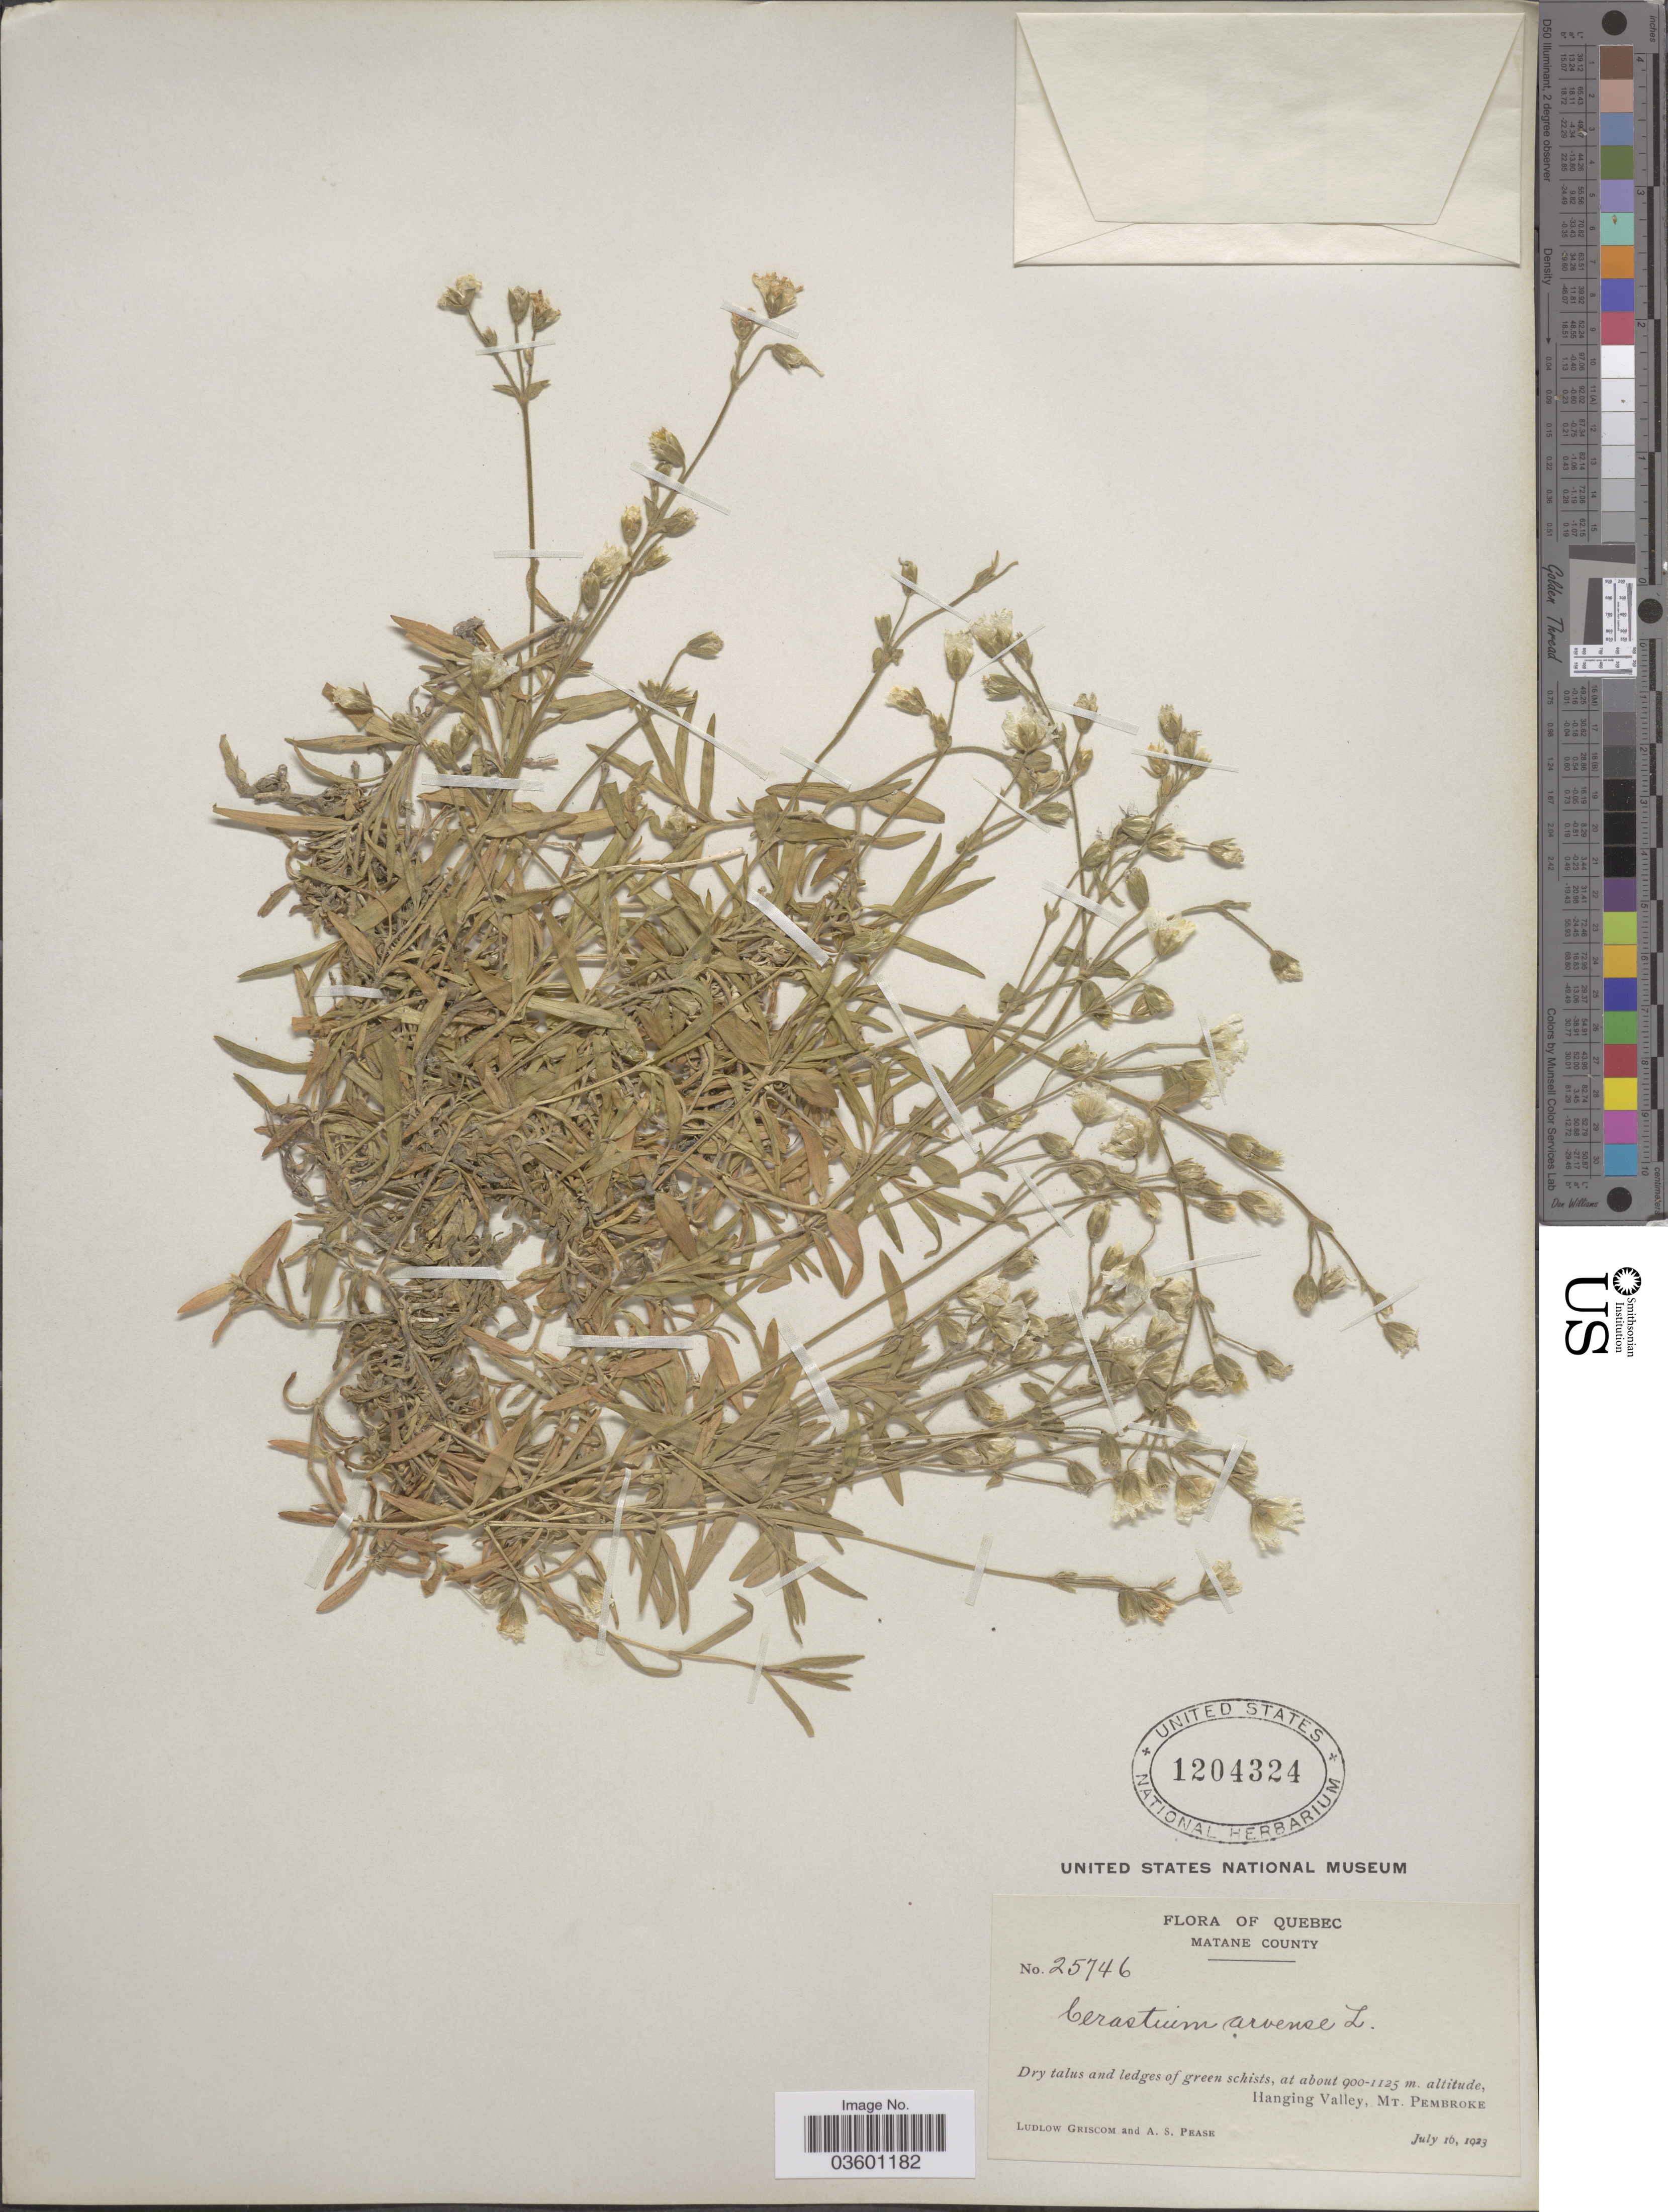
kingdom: Plantae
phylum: Tracheophyta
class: Magnoliopsida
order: Caryophyllales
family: Caryophyllaceae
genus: Cerastium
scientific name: Cerastium arvense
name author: L.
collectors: L. Griscom & A. S. Pease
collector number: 25746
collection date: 1923-07-16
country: Canada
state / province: Quebec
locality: Matane County. Hanging Valley, Mt. Pembroke.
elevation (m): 900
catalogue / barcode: US 1204324